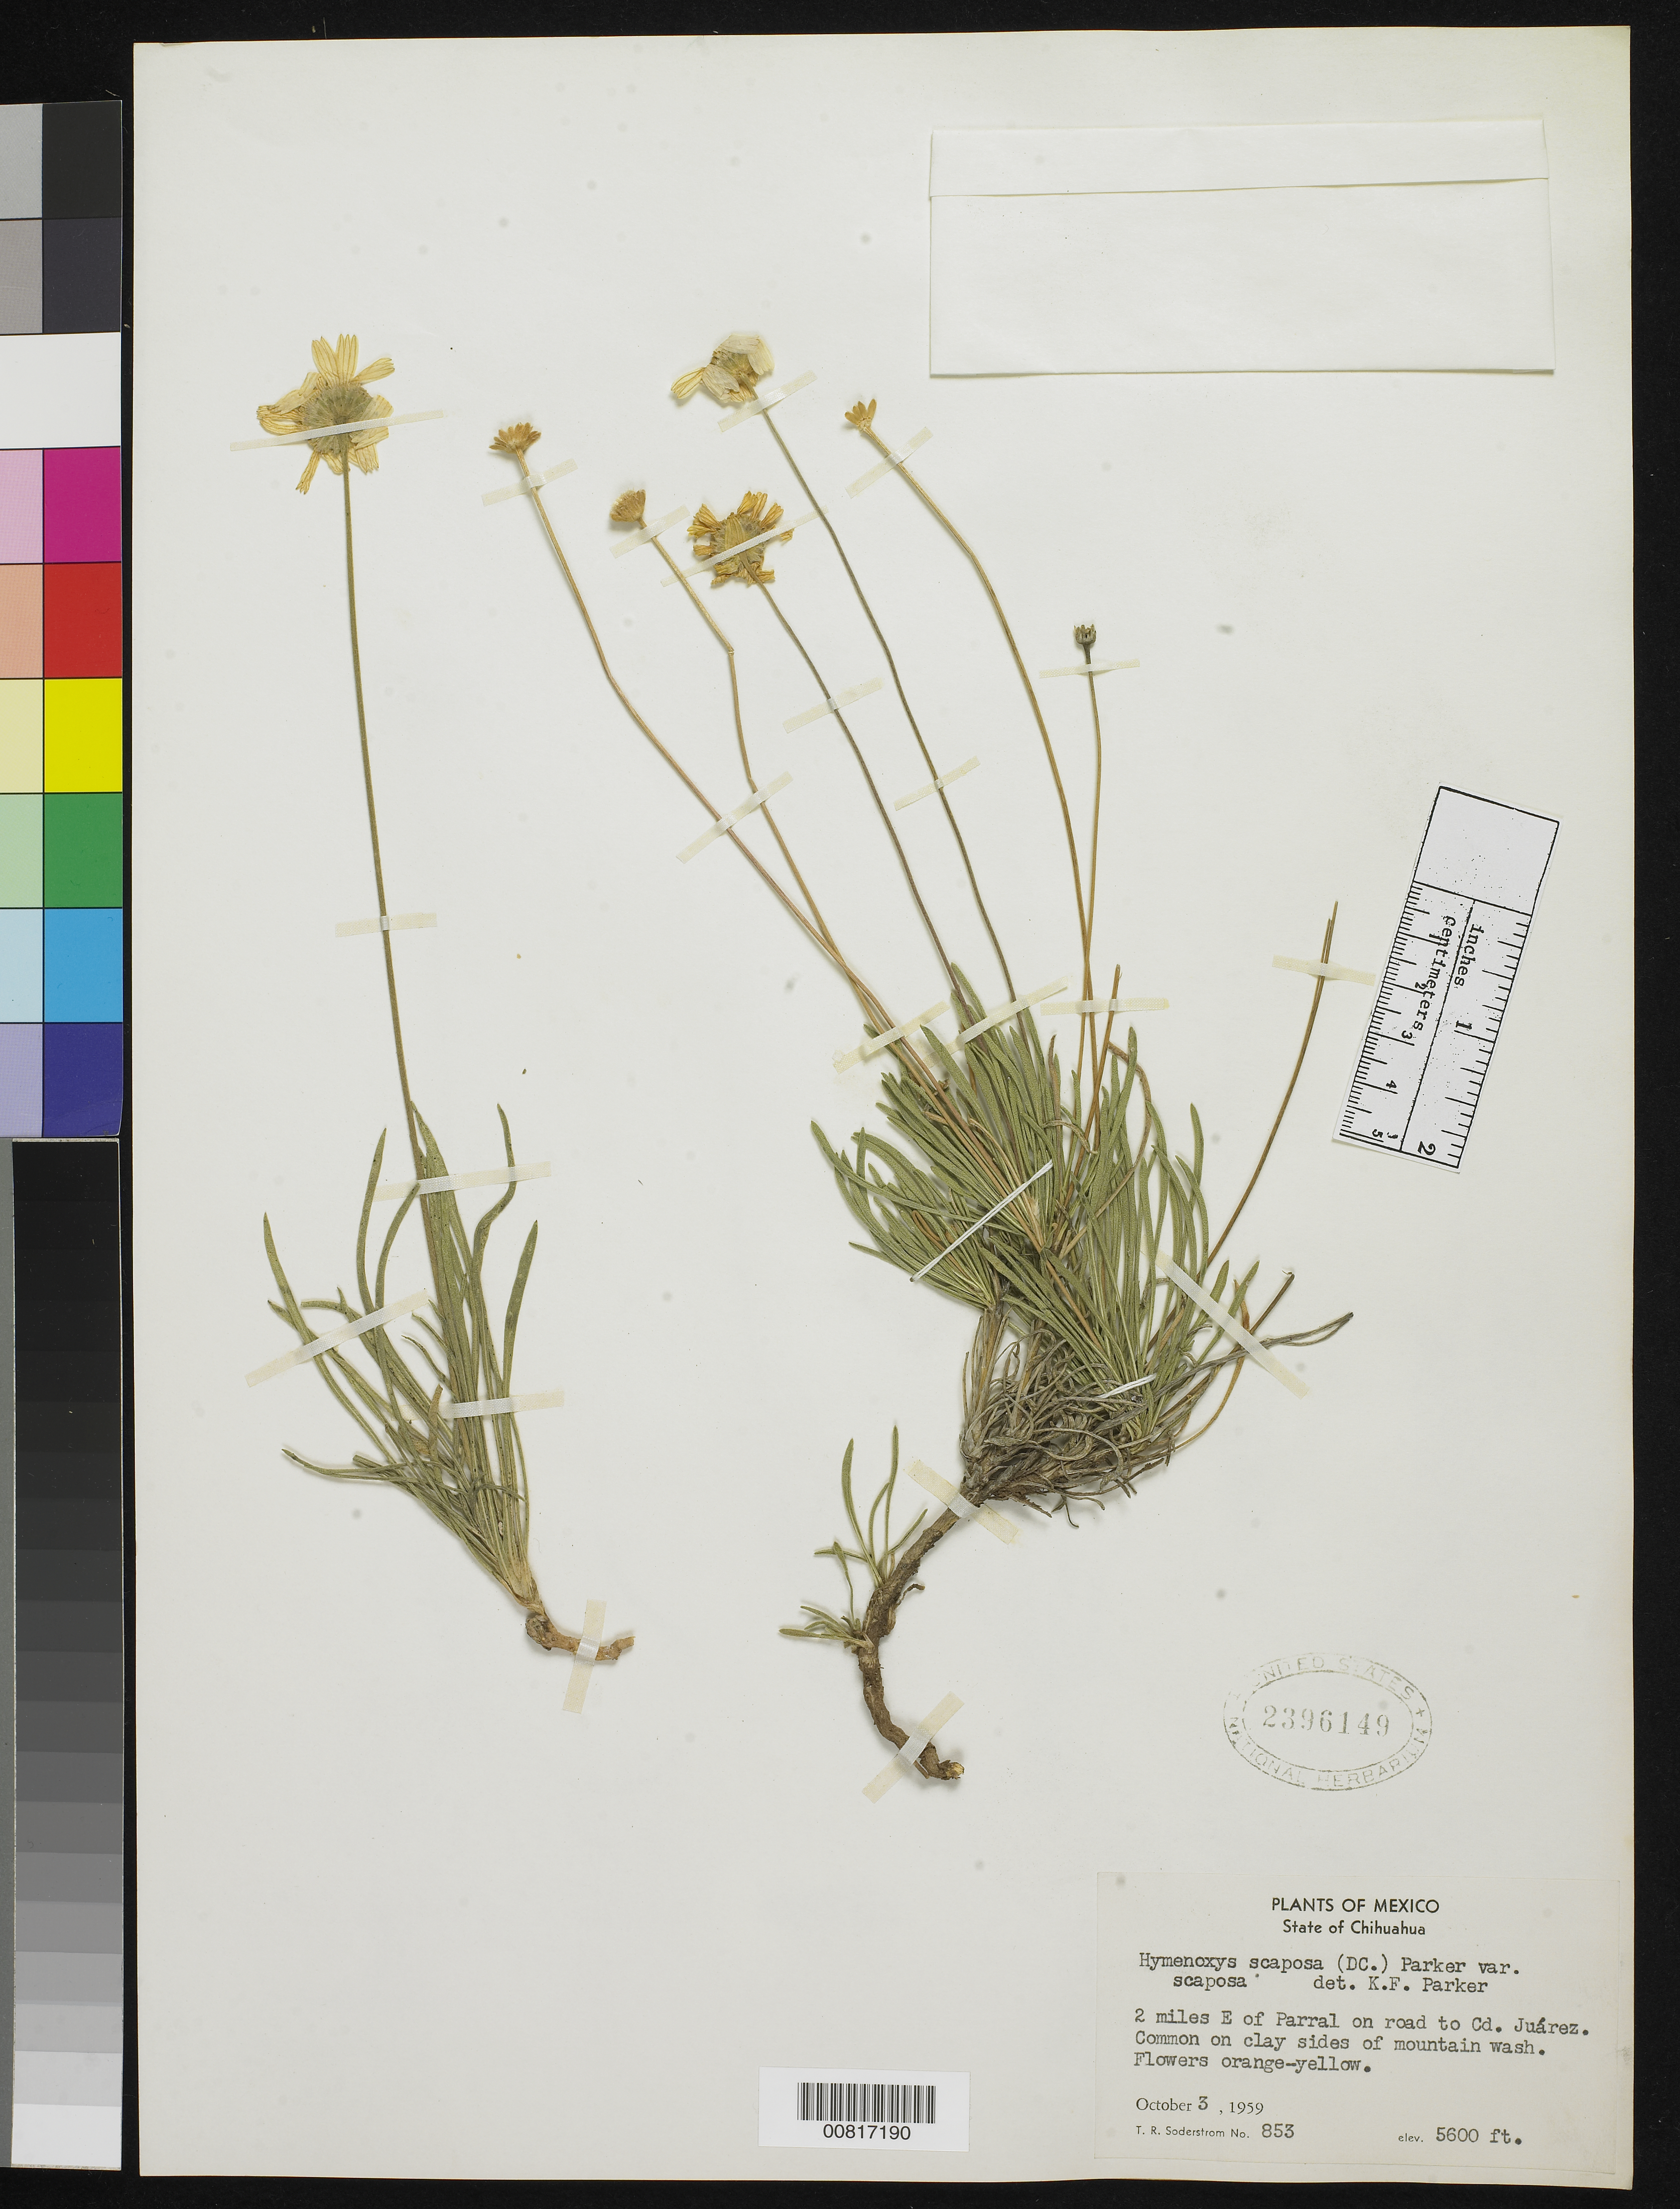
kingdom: Plantae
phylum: Tracheophyta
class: Magnoliopsida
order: Asterales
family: Asteraceae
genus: Hymenoxys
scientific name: Hymenoxys scaposa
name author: (DC.) K.F. Parker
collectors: T. R. Soderstrom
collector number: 853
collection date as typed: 03 Oct 1959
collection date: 1959-10-03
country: Mexico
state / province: Chihuahua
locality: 2 miles E of Parral on road to Cd. Juárez.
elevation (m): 1707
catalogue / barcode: US 2396149